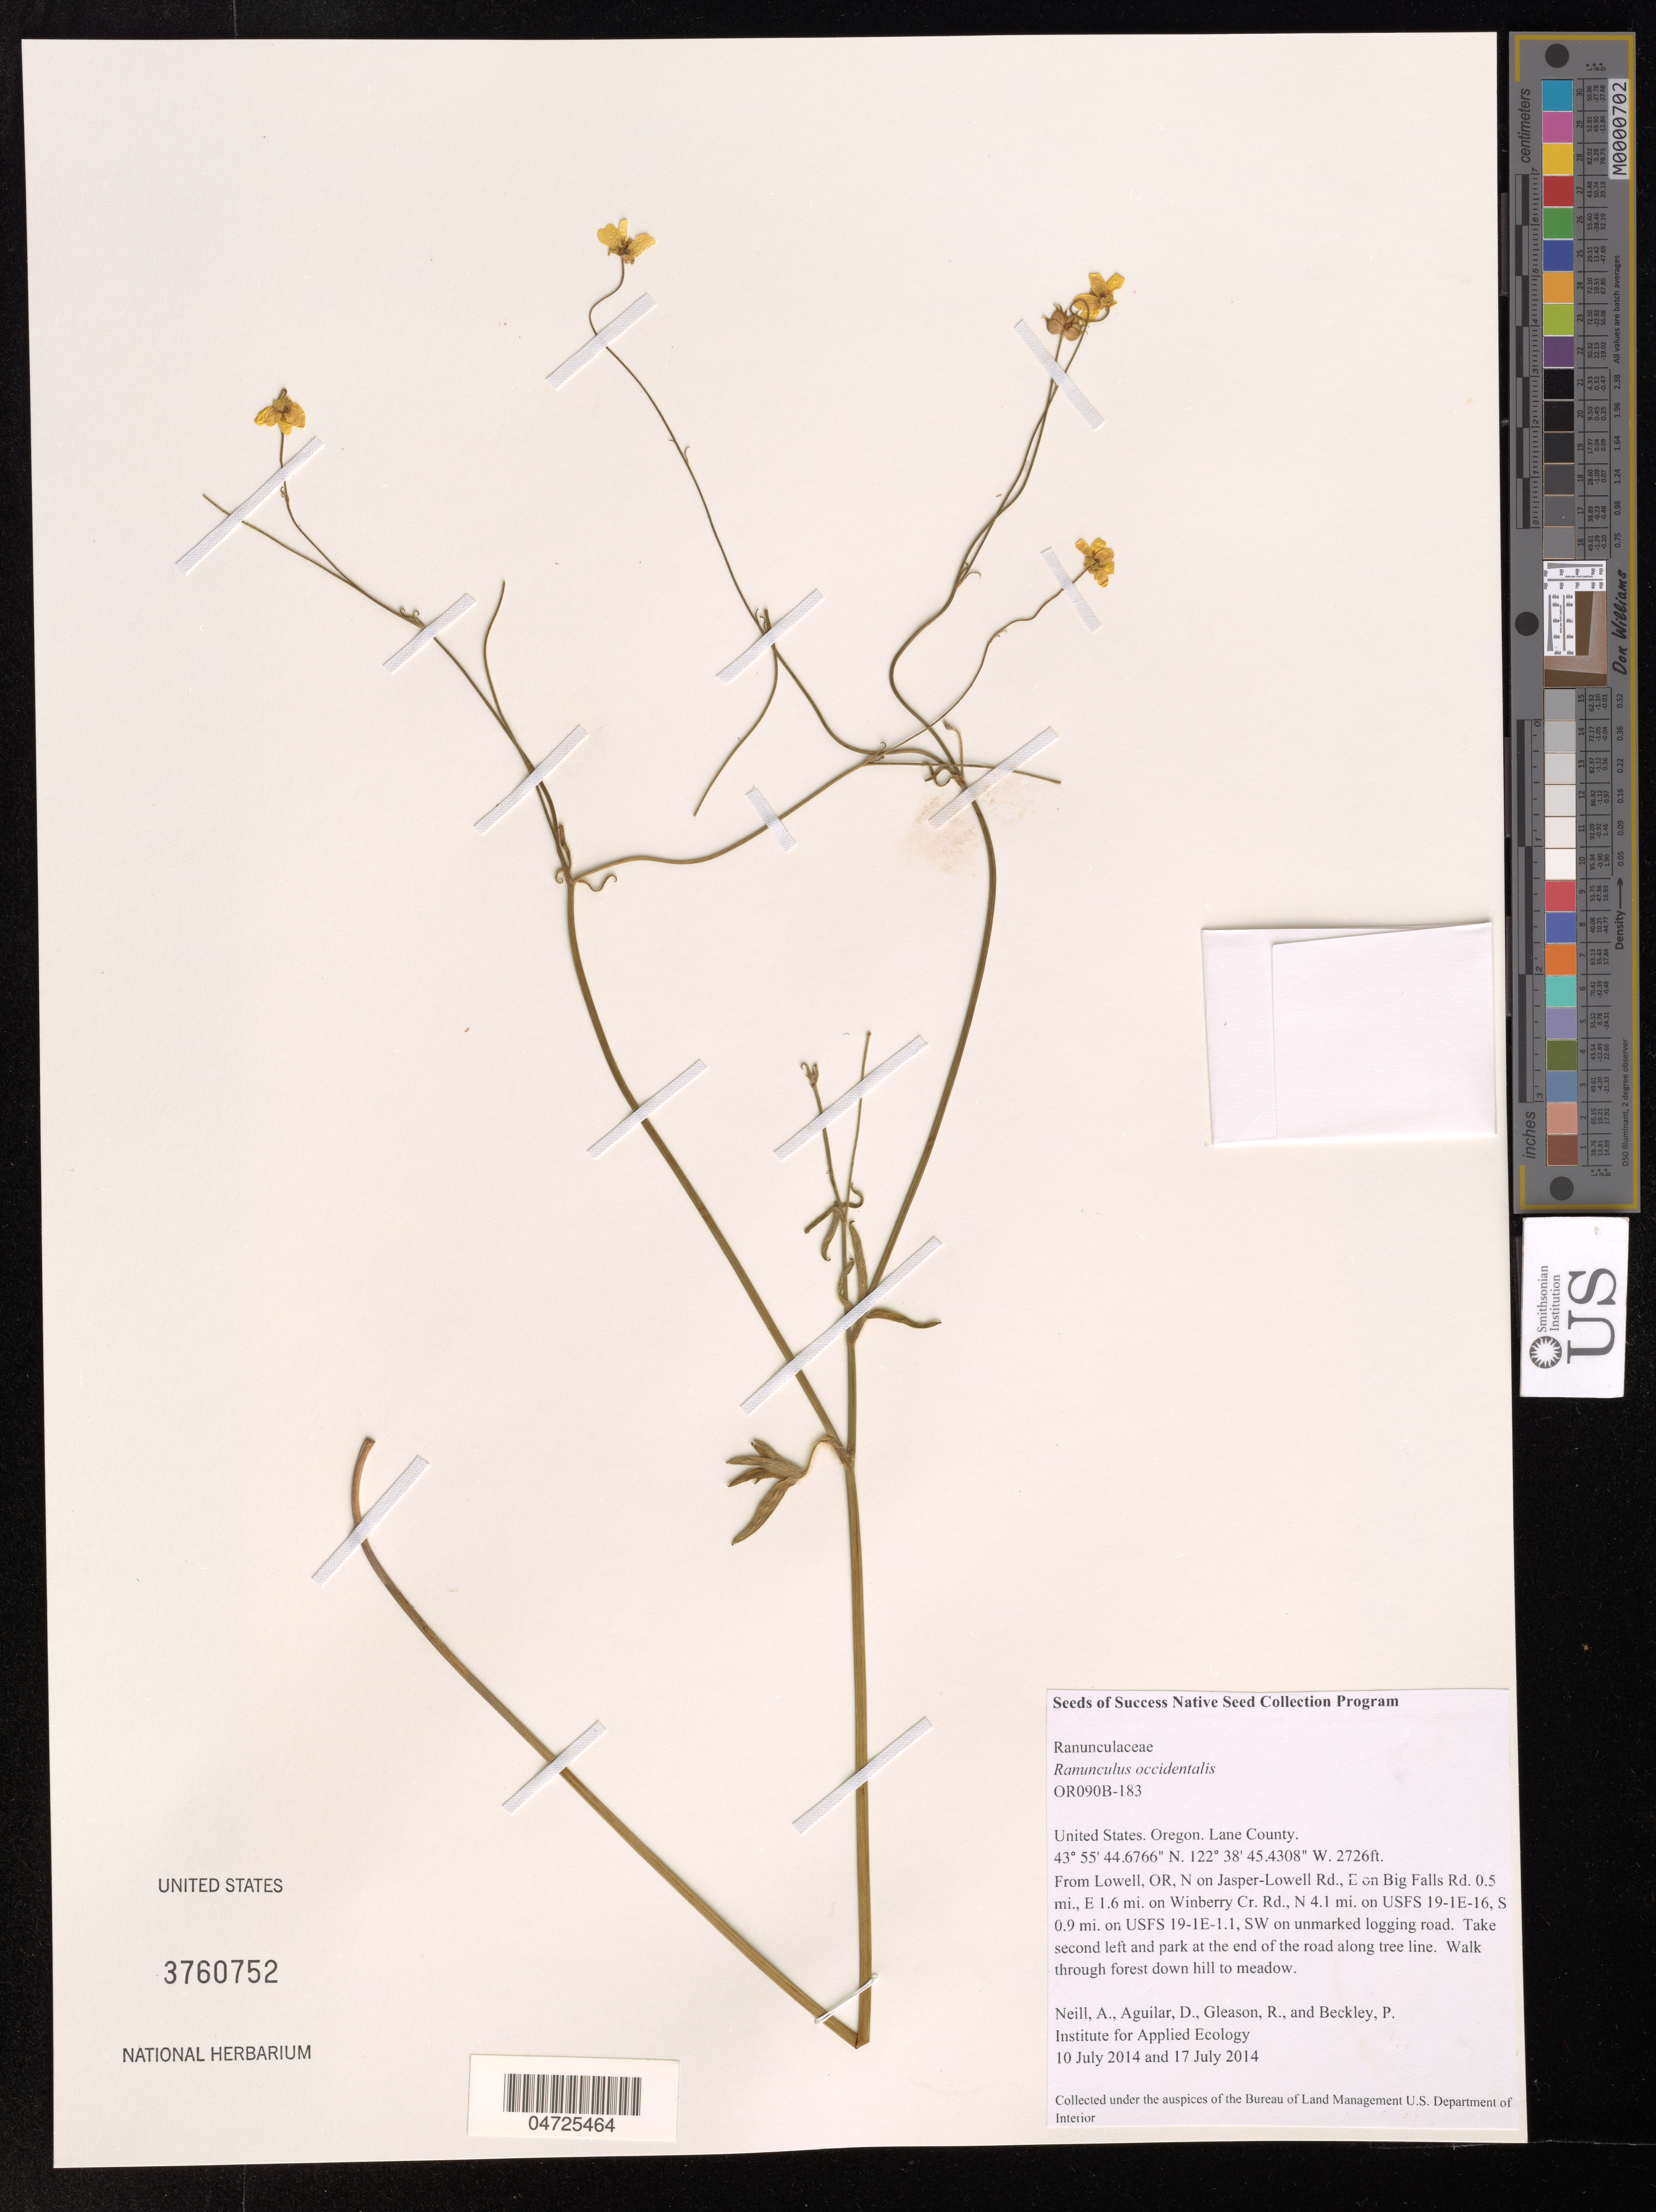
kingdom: Plantae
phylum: Tracheophyta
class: Magnoliopsida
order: Ranunculales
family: Ranunculaceae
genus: Ranunculus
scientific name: Ranunculus occidentalis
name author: Nutt.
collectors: A. Neill, D. Aguilar, R. Gleason & P. Beckley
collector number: OR090B-183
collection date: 2014-07-10/2014-07-17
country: United States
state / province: Oregon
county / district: Lane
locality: Lane County. From Lowell, OR, N on Jasper-Lowell Rd., E on Big Falls Rd. 0.5 mi., E 1.6 mi. on Winberry Cr. Rd., N 4.1 mi. on USFS 19-1E-16, S 0.9 mi. on USFS 19-1E-1.1, SW on unmarked logging road. Take second left and park at the end of the road along tree line. Walk through forest down hill to meadow.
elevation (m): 831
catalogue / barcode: US 3760752